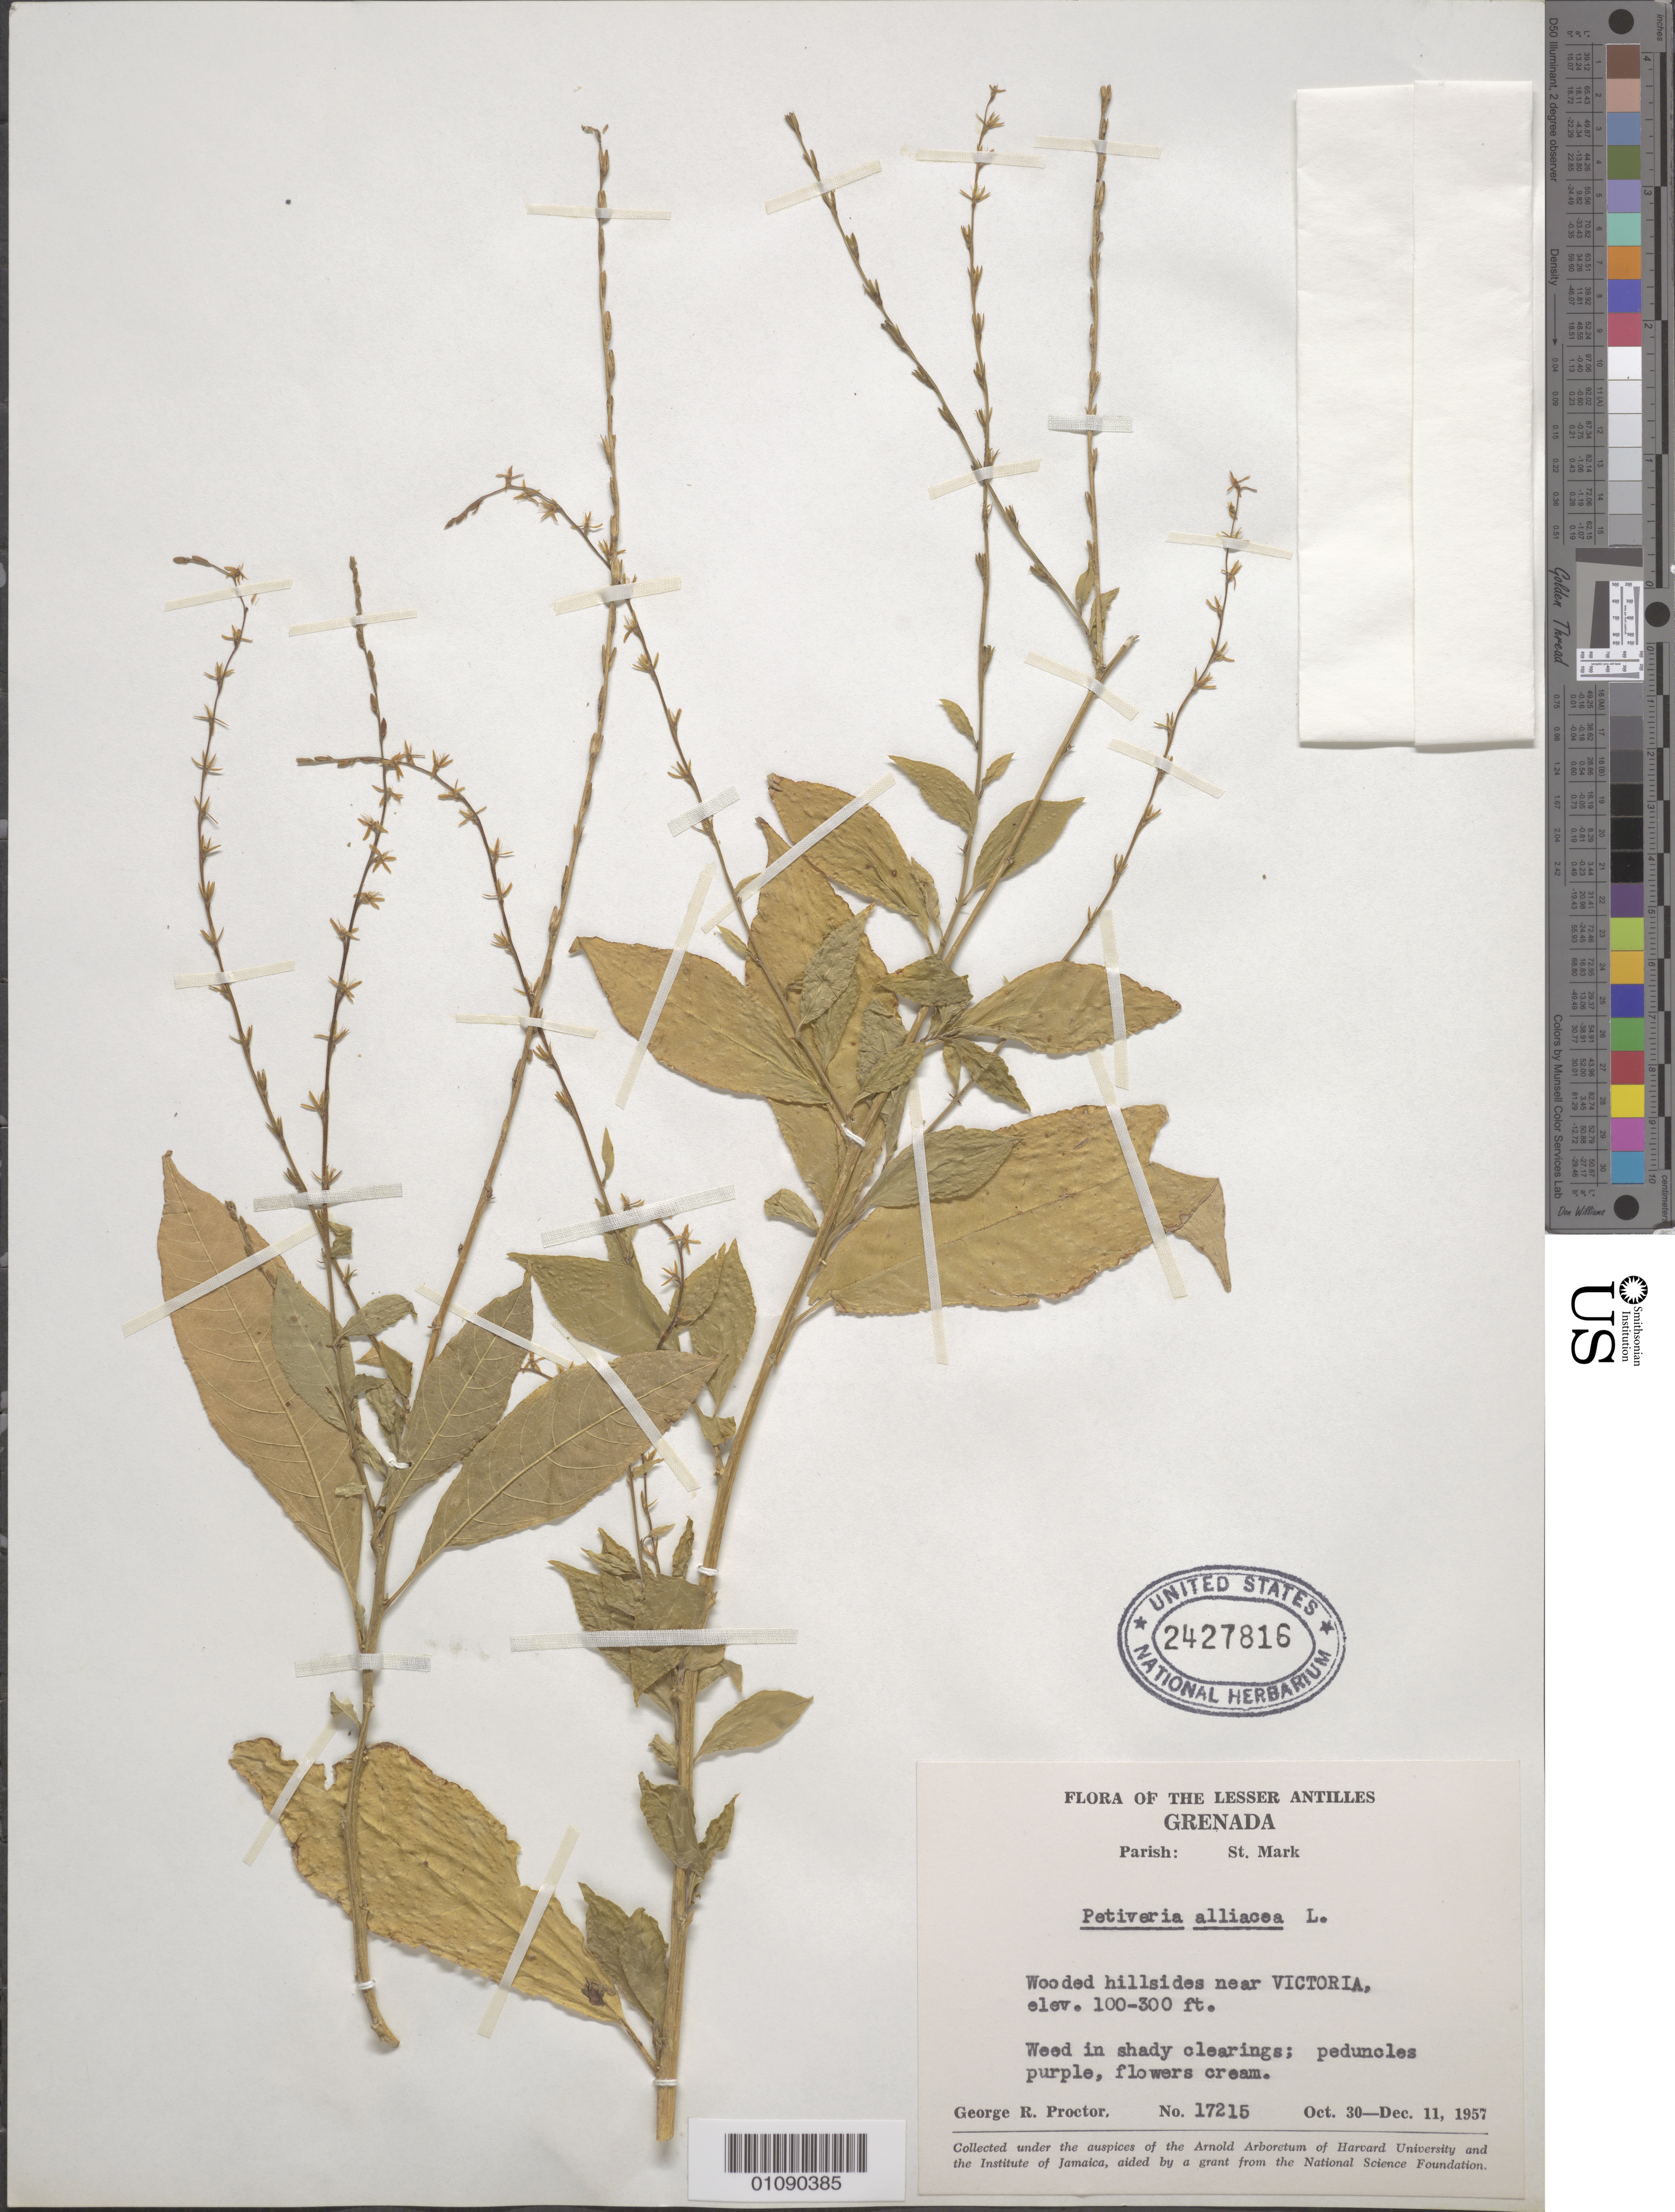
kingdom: Plantae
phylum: Tracheophyta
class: Magnoliopsida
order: Caryophyllales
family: Phytolaccaceae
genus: Petiveria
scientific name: Petiveria alliacea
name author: L.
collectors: G. R. Proctor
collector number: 17215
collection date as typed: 30 Oct 1957 to 11 Dec 1957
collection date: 1957-10-30/1957-12-11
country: Grenada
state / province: Saint Mark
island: Grenada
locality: St. Mark. Near Victoria.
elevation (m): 30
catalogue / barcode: US 2427816